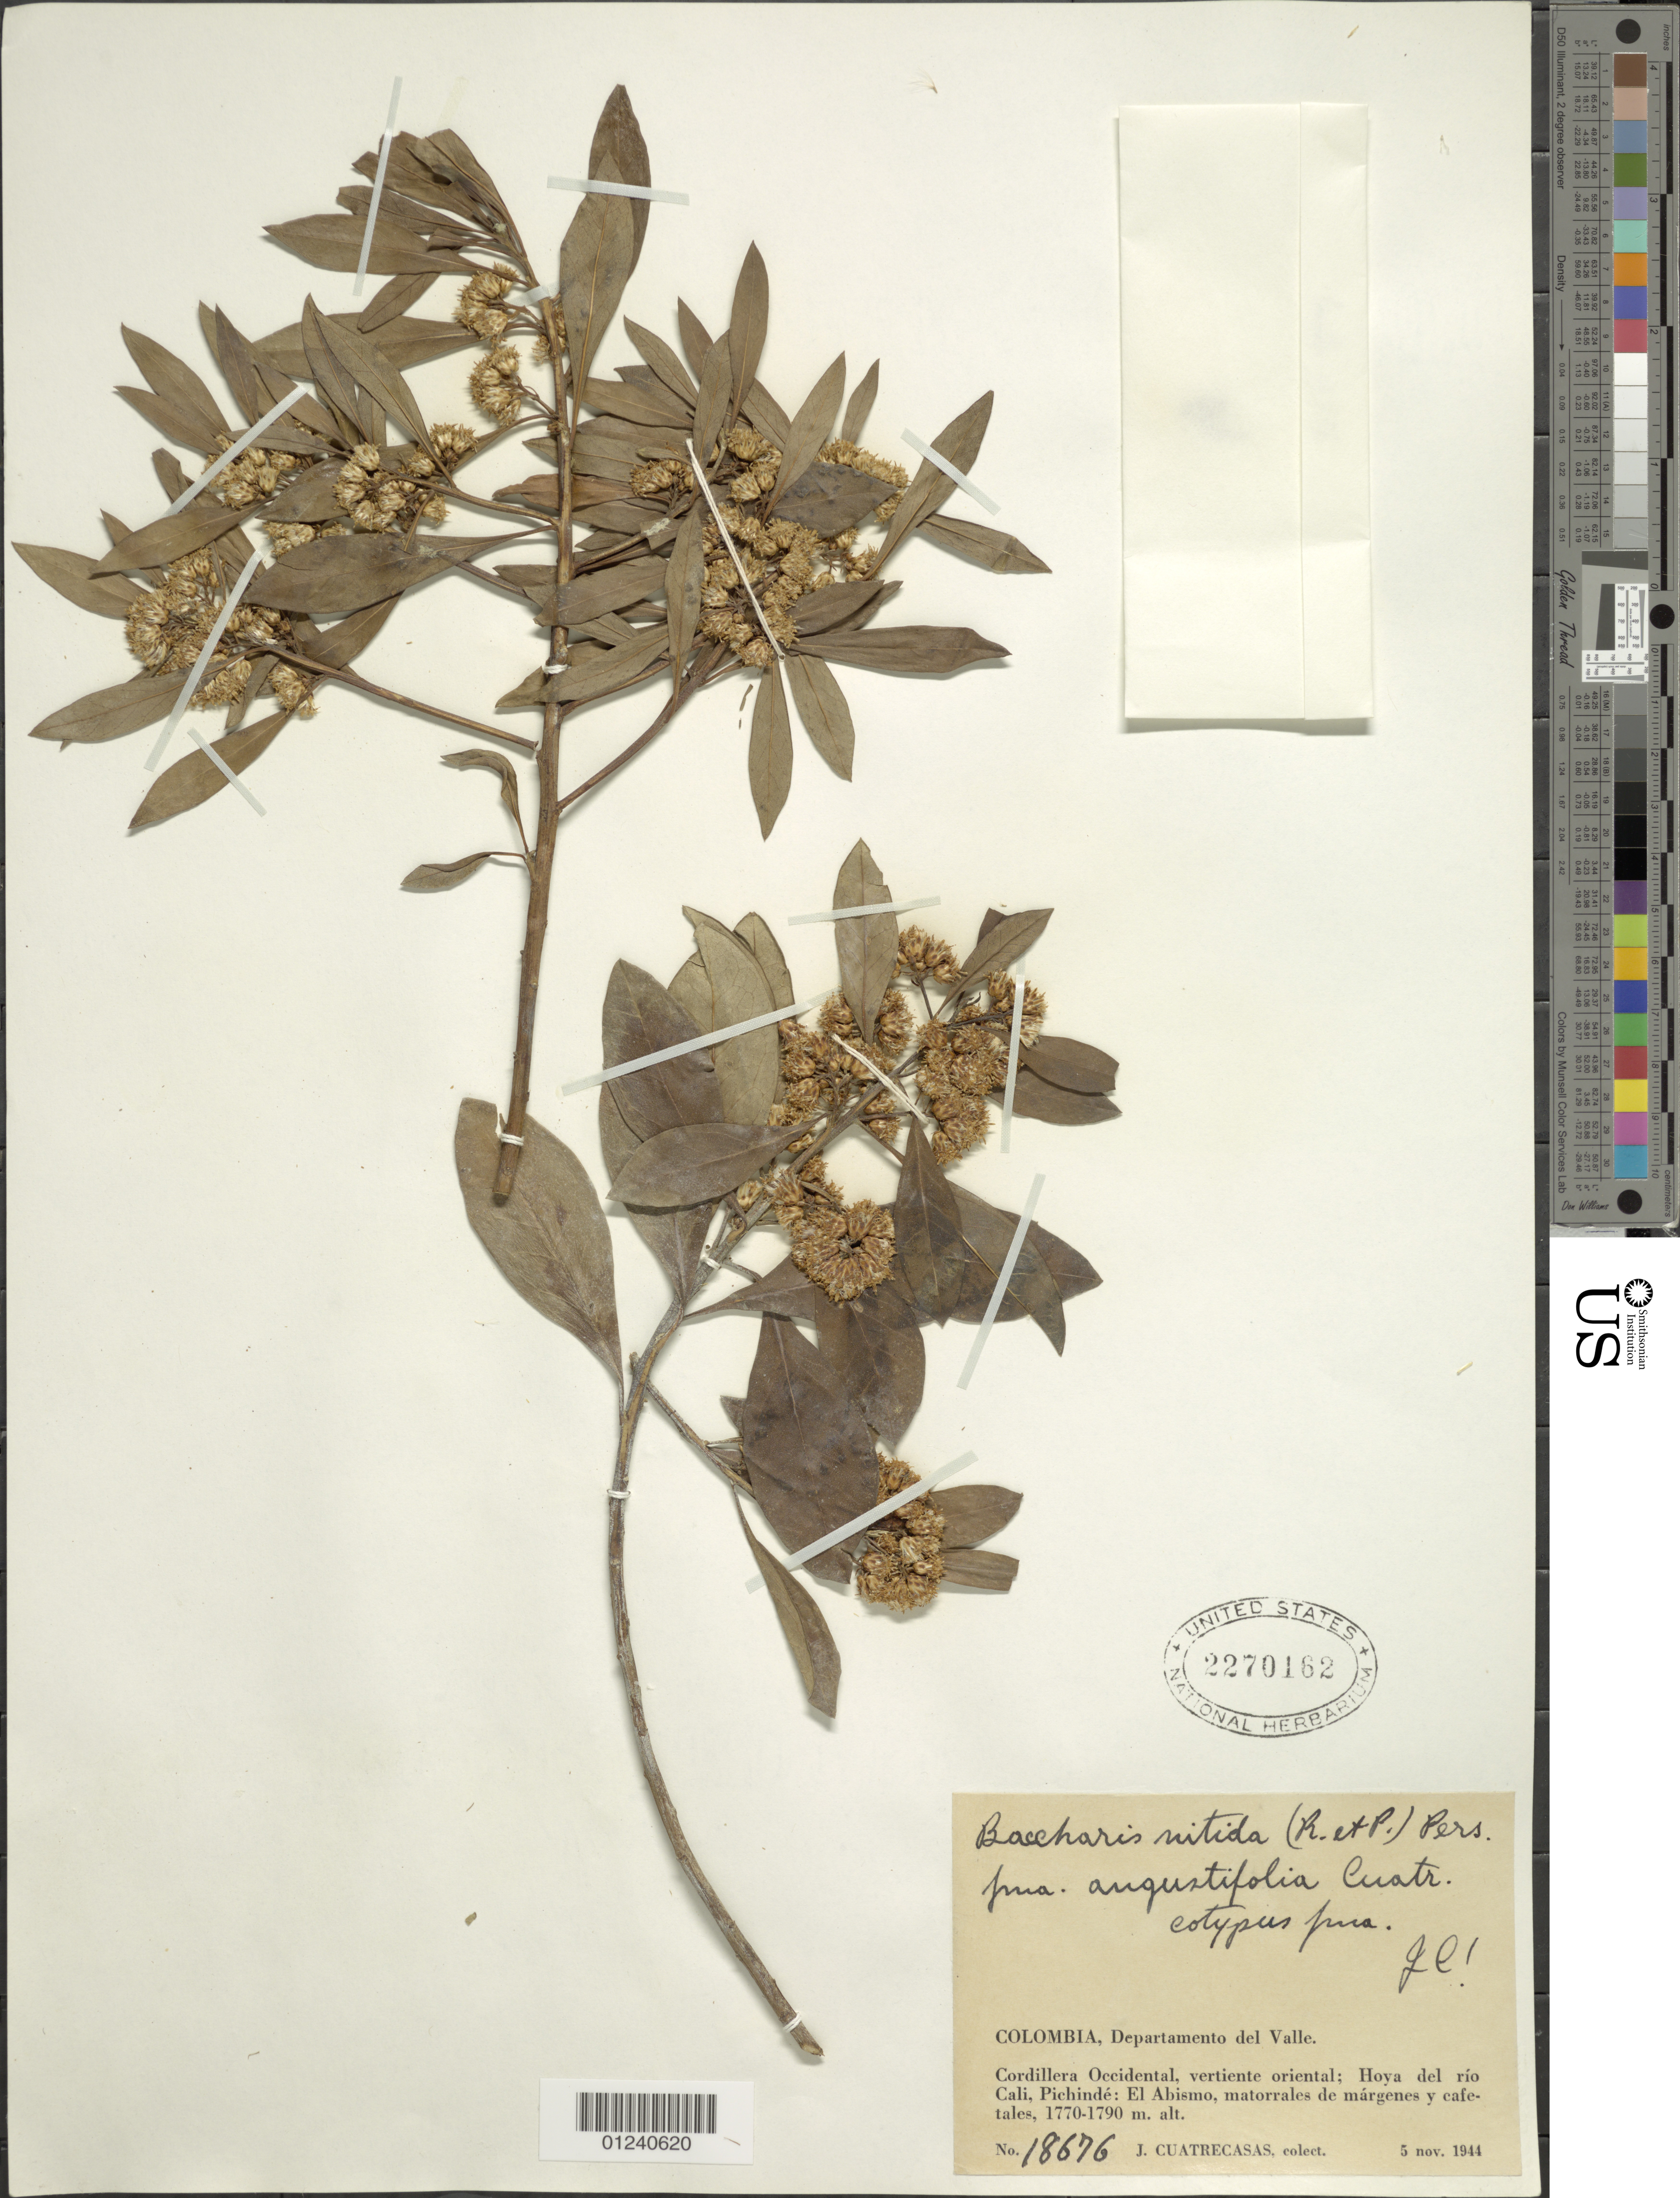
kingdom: Plantae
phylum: Tracheophyta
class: Magnoliopsida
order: Asterales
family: Asteraceae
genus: Baccharis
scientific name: Baccharis nitida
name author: (Ruiz & Pav.) Pers.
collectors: J. Cuatrecasas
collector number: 18676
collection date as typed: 05 Nov 1944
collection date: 1944-11-05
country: Colombia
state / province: Valle del Cauca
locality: Cordillera Occidental, Vertiente Oriental; Hoya del Rio Cali, Pichinde: el Abismo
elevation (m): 1770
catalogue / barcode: US 2270162